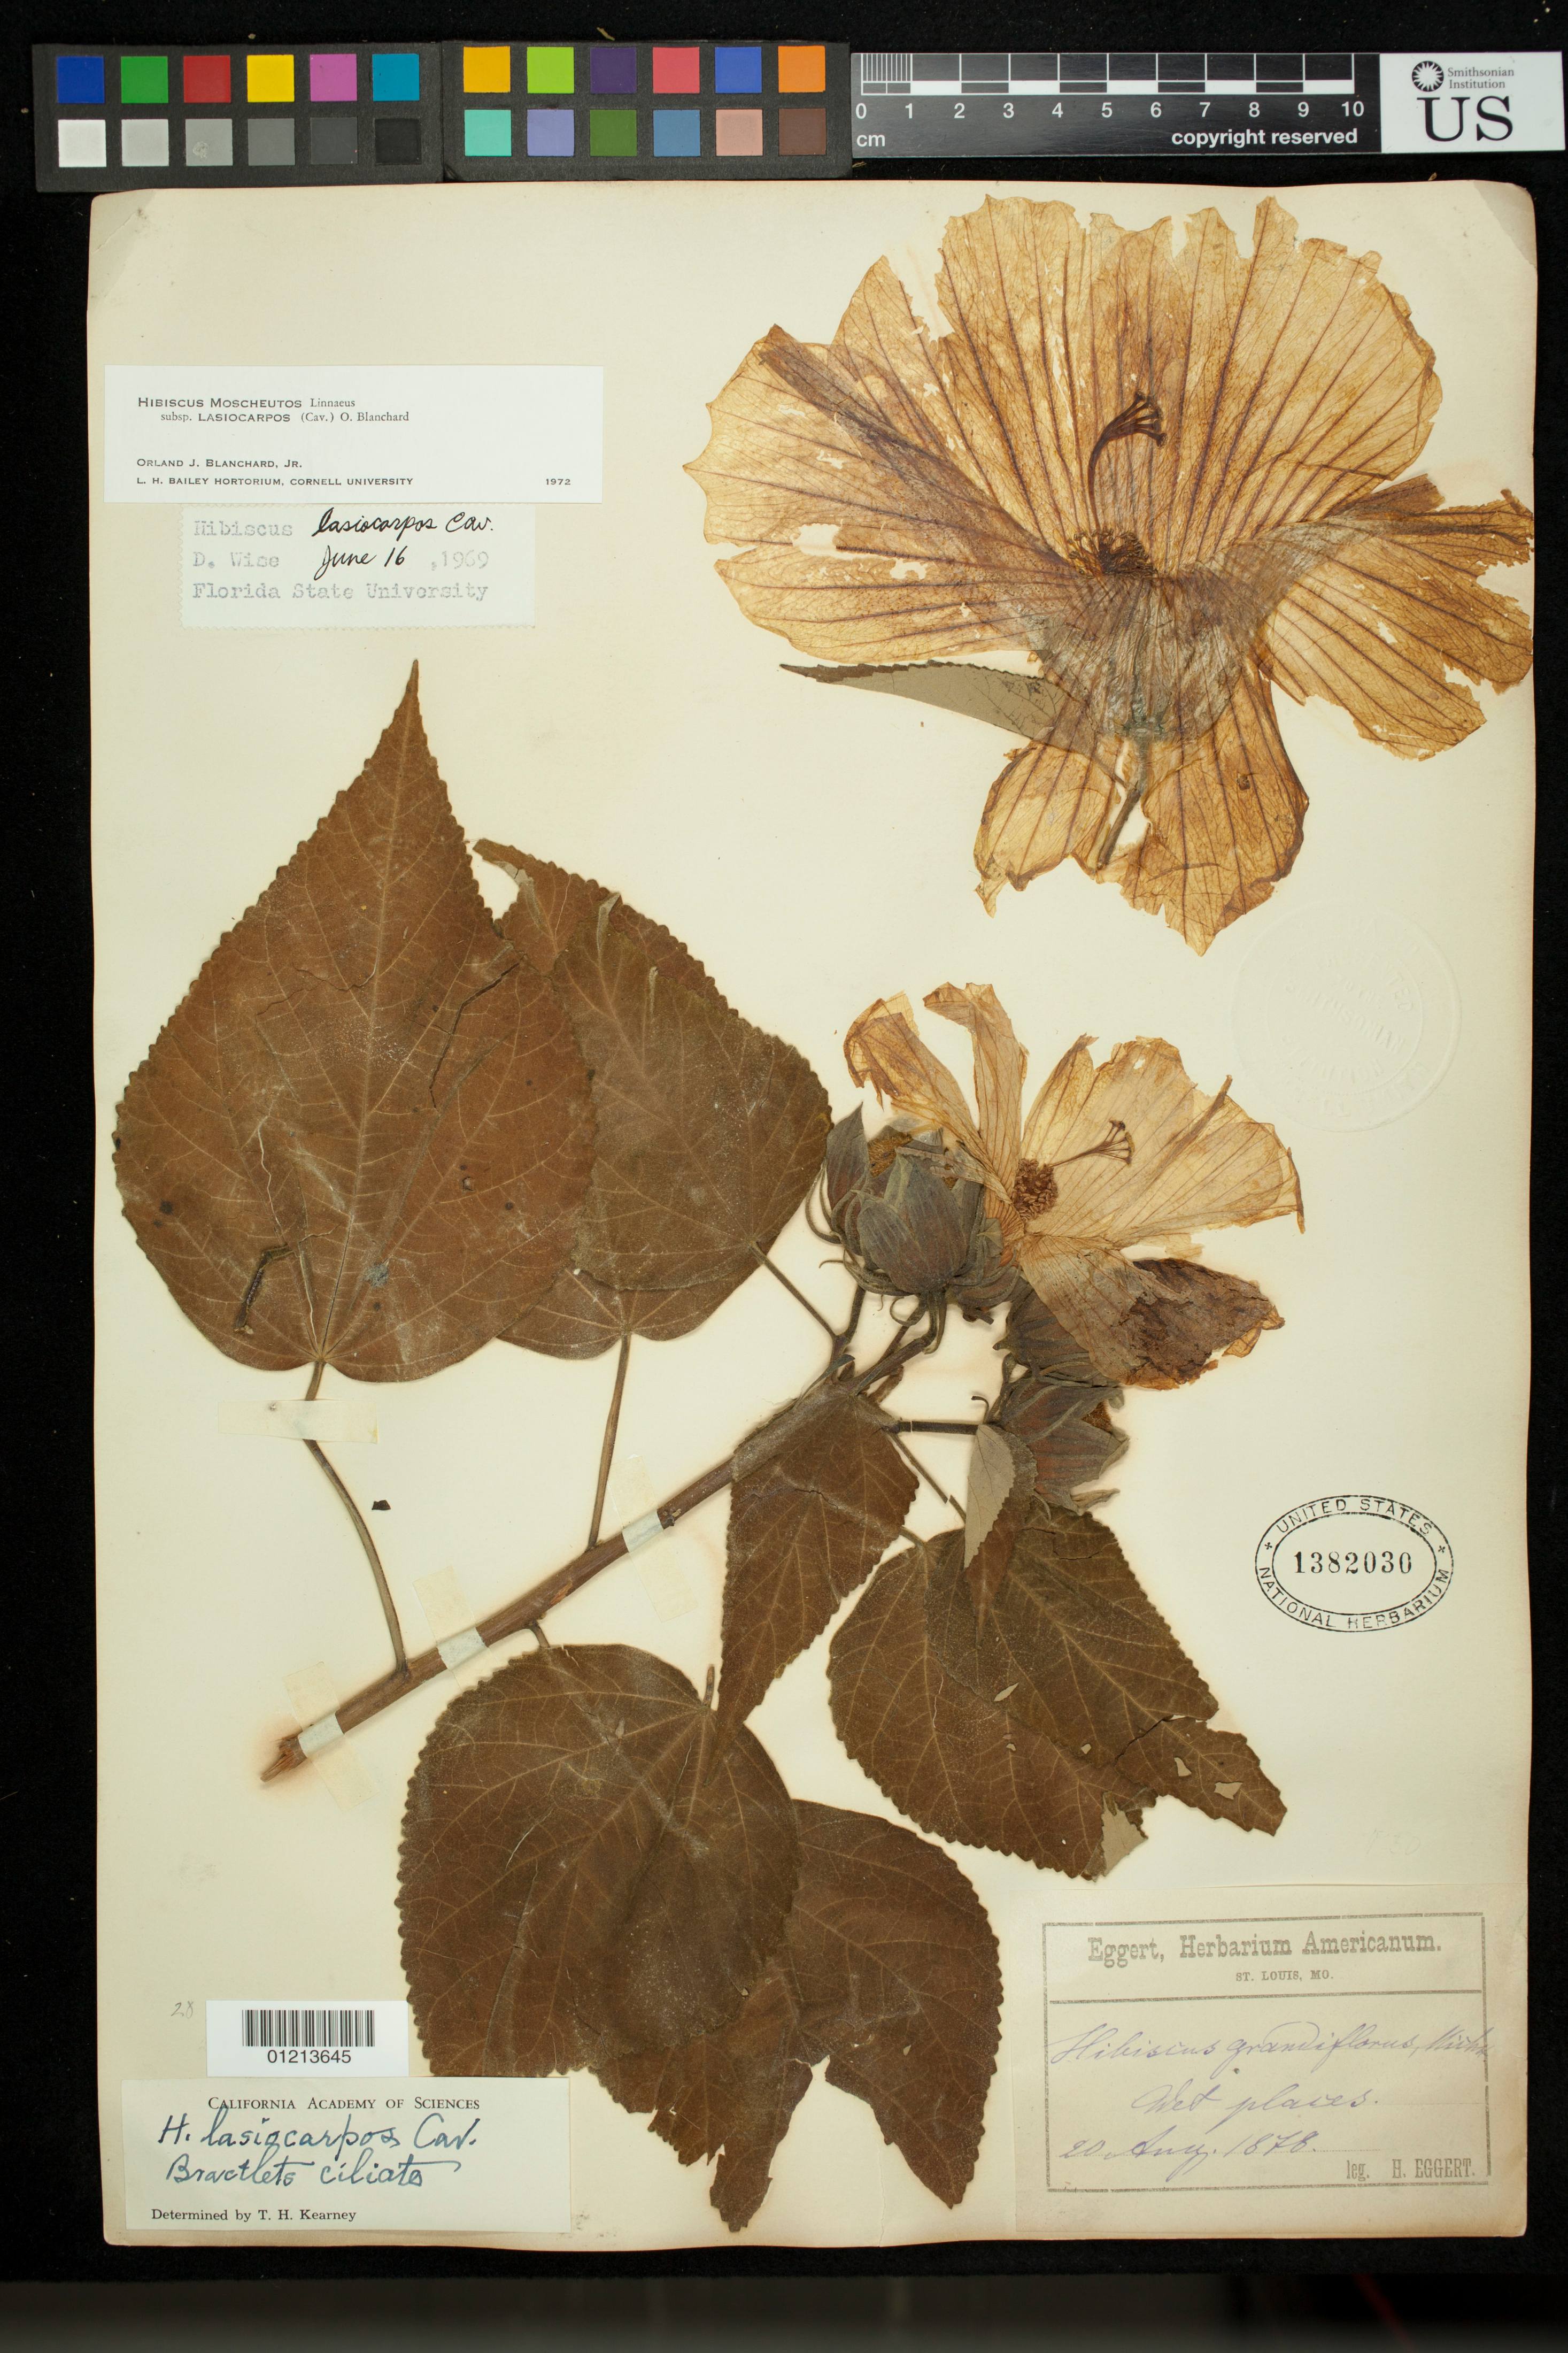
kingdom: Plantae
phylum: Tracheophyta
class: Magnoliopsida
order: Malvales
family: Malvaceae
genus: Hibiscus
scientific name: Hibiscus moscheutos subsp. lasiocarpos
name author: (Cav.) O.J. Blanch.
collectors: H. Eggert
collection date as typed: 20 Aug 1878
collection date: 1878-08-20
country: United States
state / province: Missouri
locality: Wet places.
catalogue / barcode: US 1382030